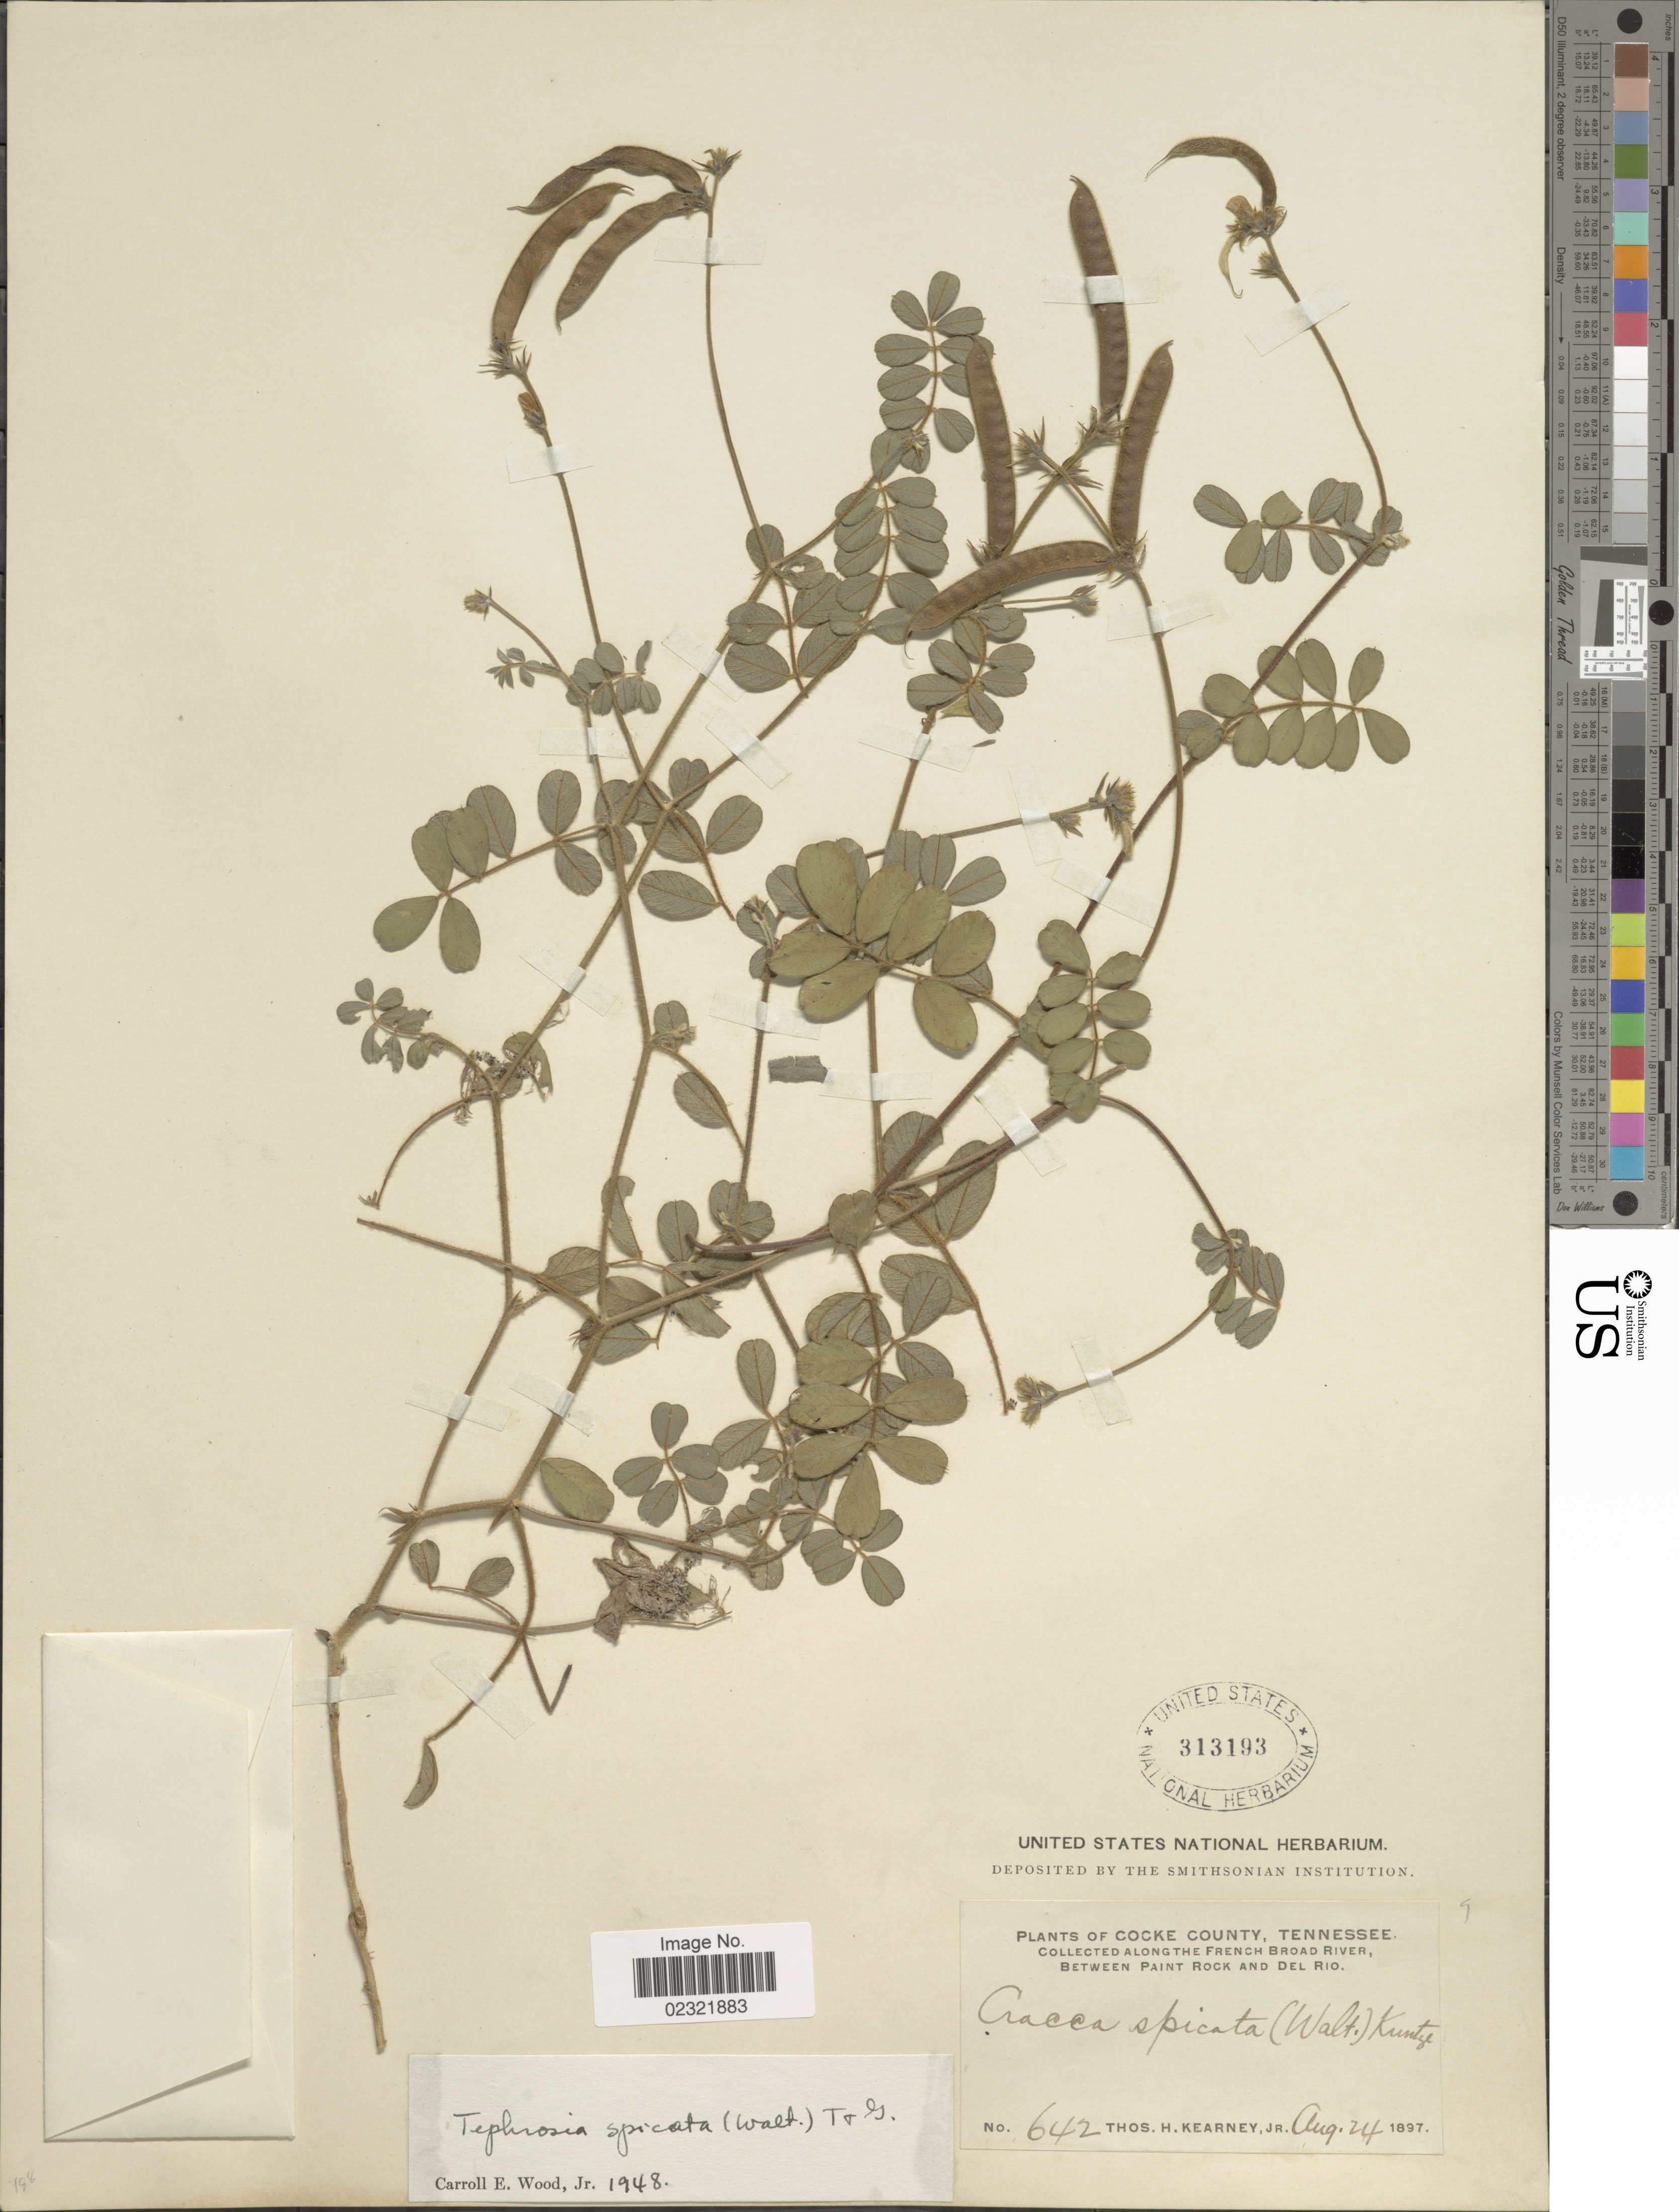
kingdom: Plantae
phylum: Tracheophyta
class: Magnoliopsida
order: Fabales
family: Fabaceae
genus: Tephrosia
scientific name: Tephrosia spicata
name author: (Walter) Torr. & A. Gray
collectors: T. H. Kearney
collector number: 642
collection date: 1897-08-24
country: United States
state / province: Tennessee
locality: Cocke County, Along the French Broad River, between Paint Rock and Del Rio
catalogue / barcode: US 313193